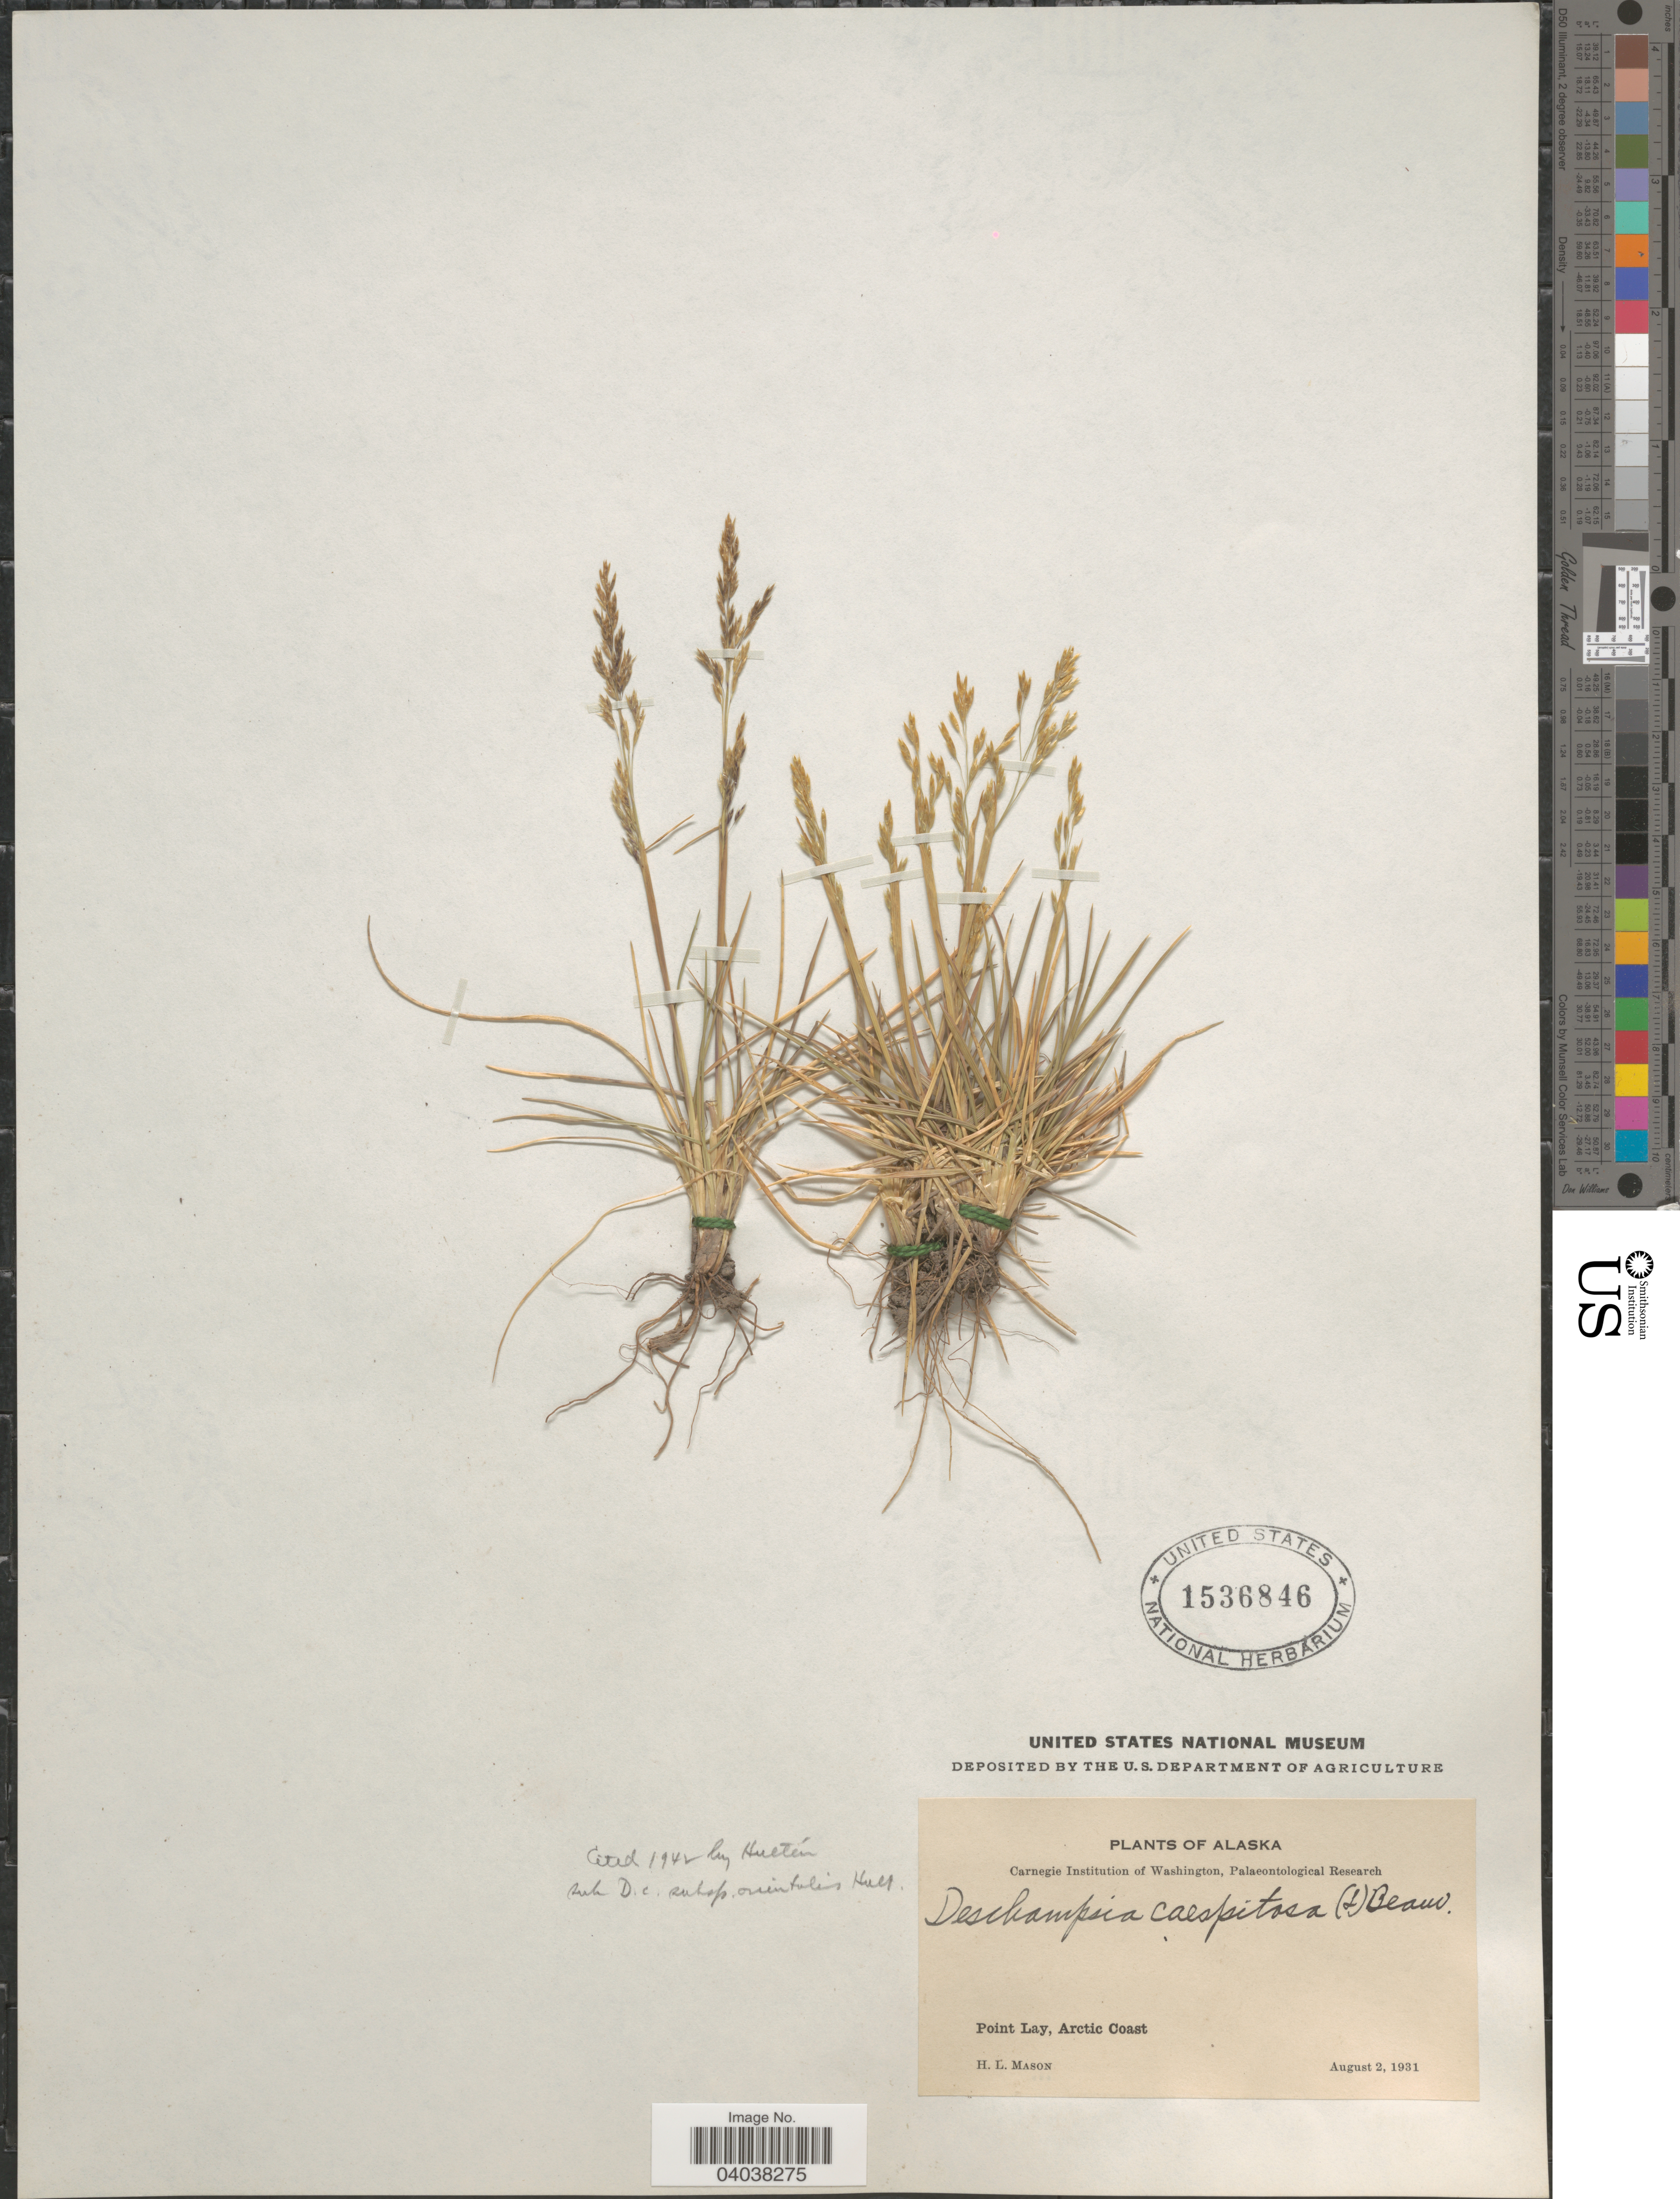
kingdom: Plantae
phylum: Tracheophyta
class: Liliopsida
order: Poales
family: Poaceae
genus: Deschampsia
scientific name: Deschampsia cespitosa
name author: (L.) P. Beauv.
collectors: H. L. Mason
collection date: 1931-08-02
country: United States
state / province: Alaska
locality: Point Lay, Arctic Coast.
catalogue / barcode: US 1536846